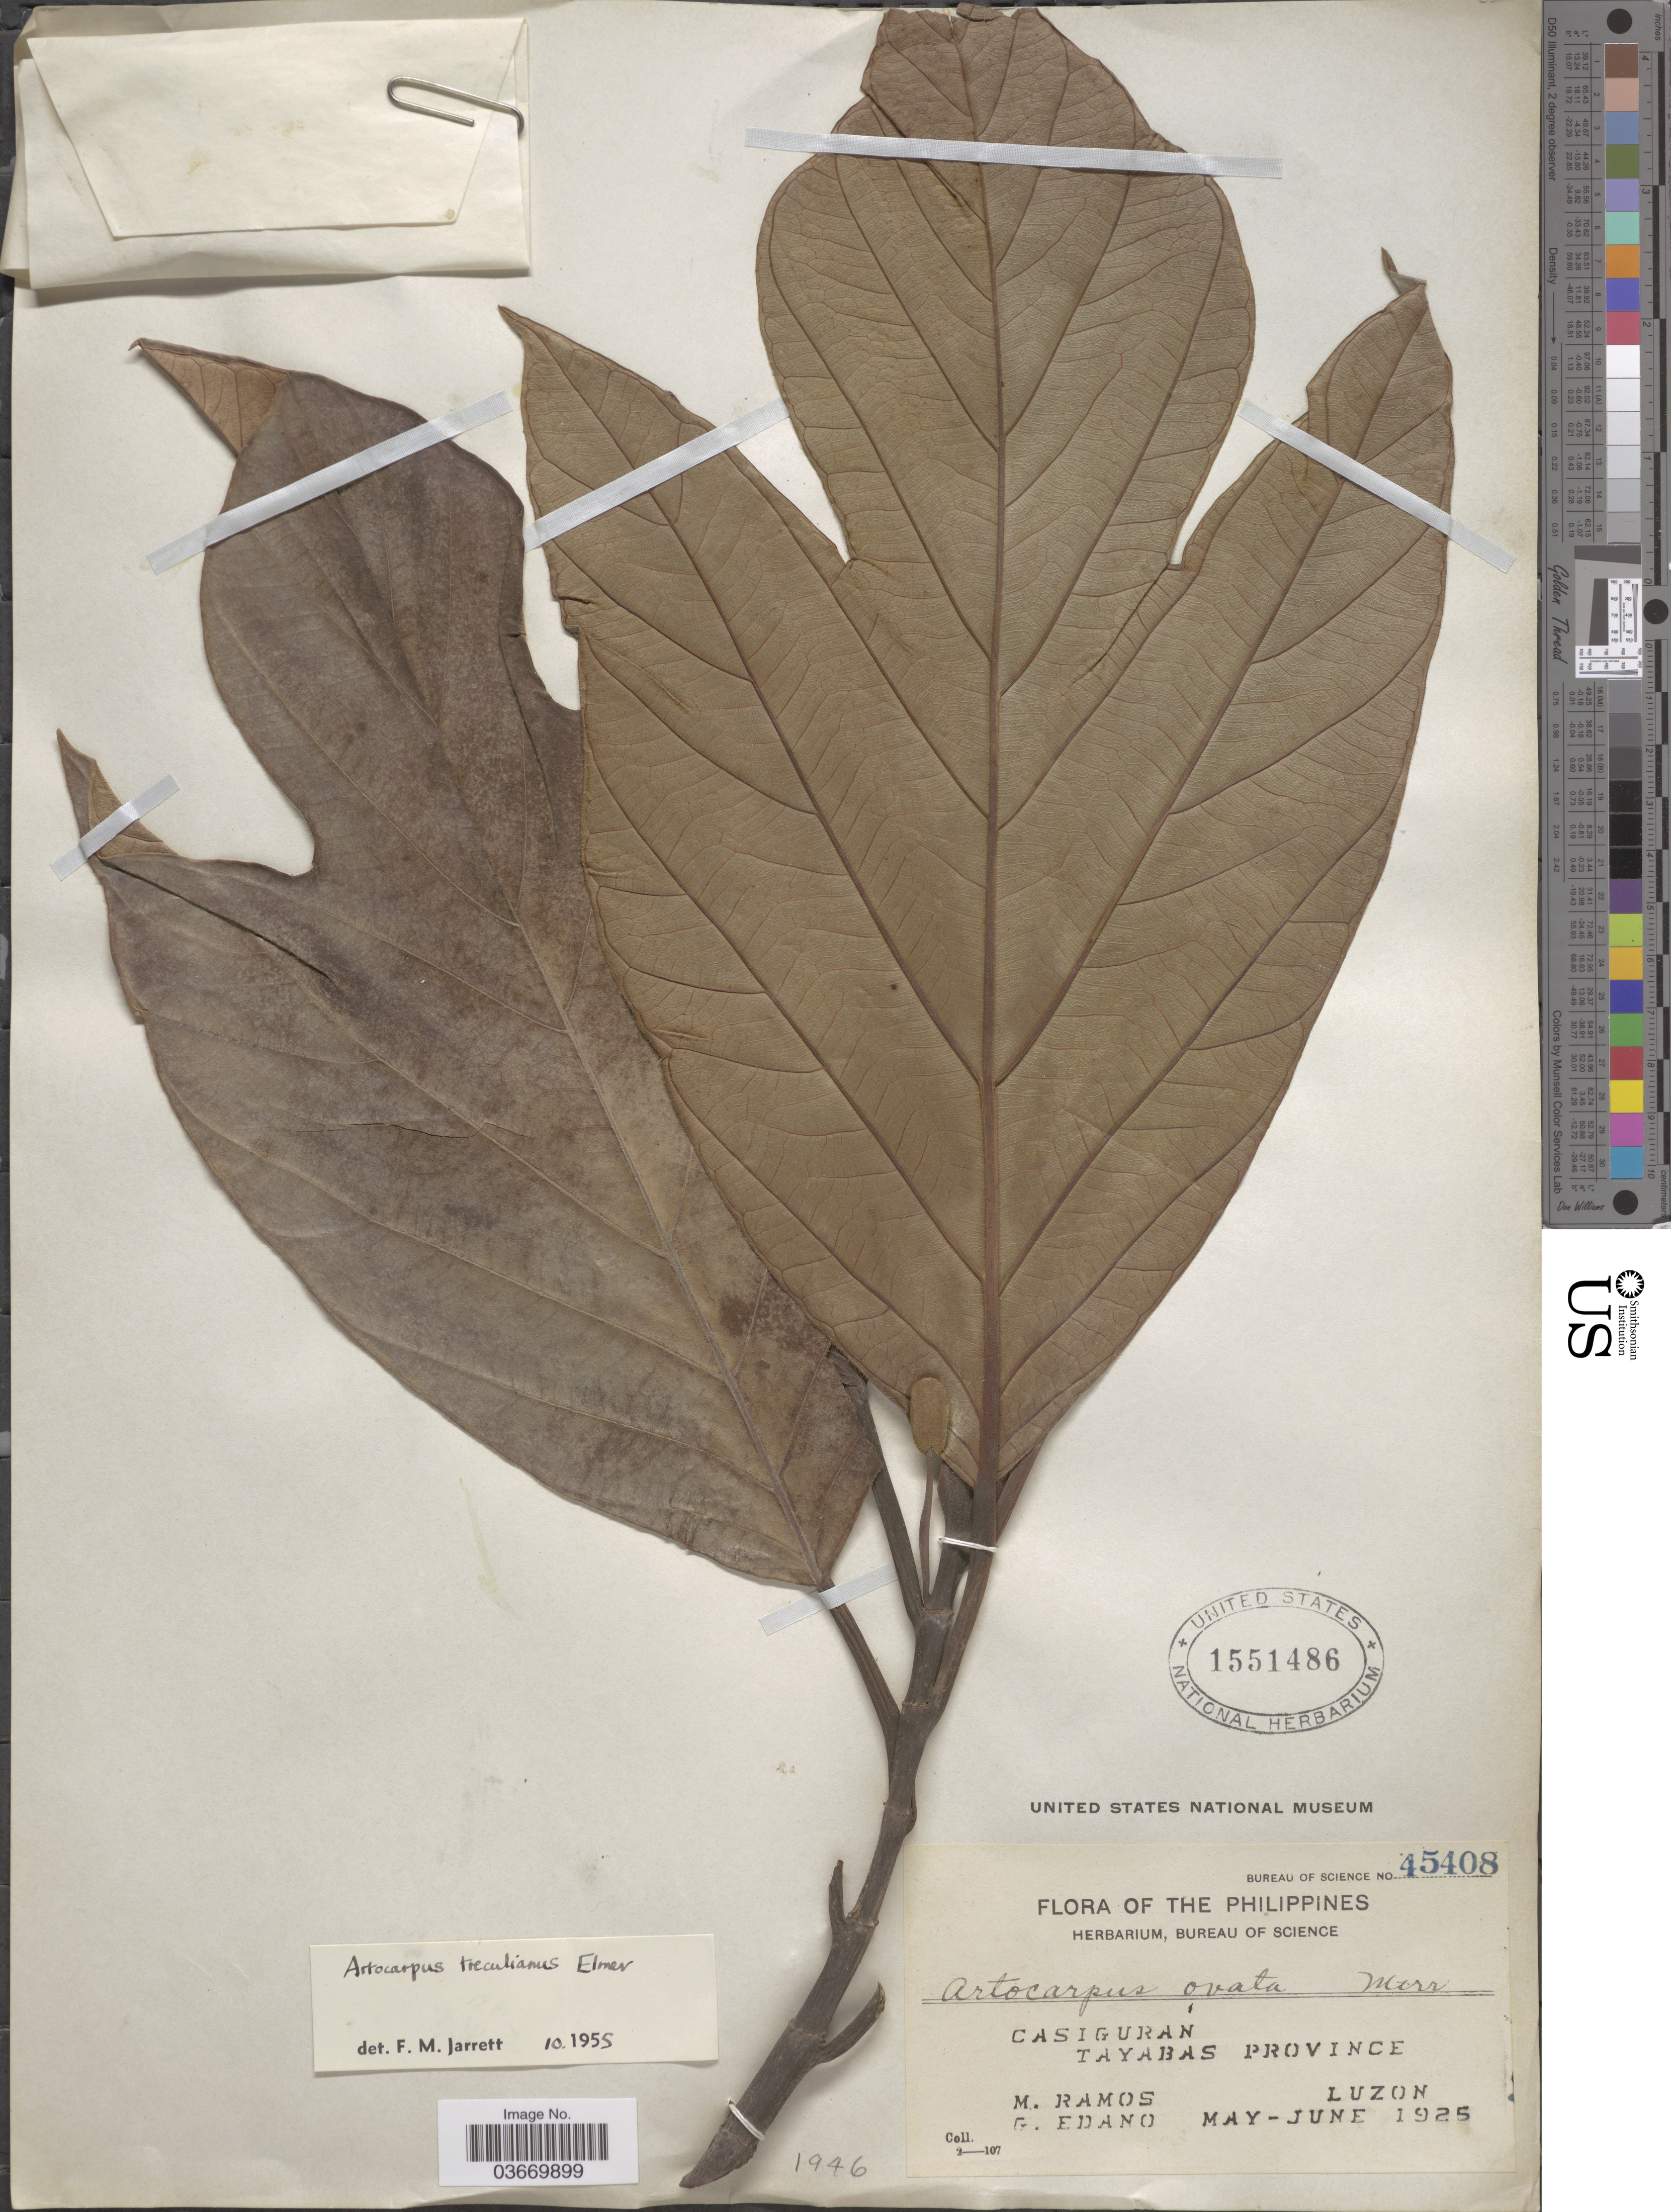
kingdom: Plantae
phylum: Tracheophyta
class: Magnoliopsida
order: Rosales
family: Moraceae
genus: Artocarpus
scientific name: Artocarpus treculianus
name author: Elmer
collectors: M. Ramos & G. Edaño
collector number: Bureau of Science 45408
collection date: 1925-05/1925-06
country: Philippines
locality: Casiguran, Tayabas Province, Luzon.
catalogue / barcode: US 1551486